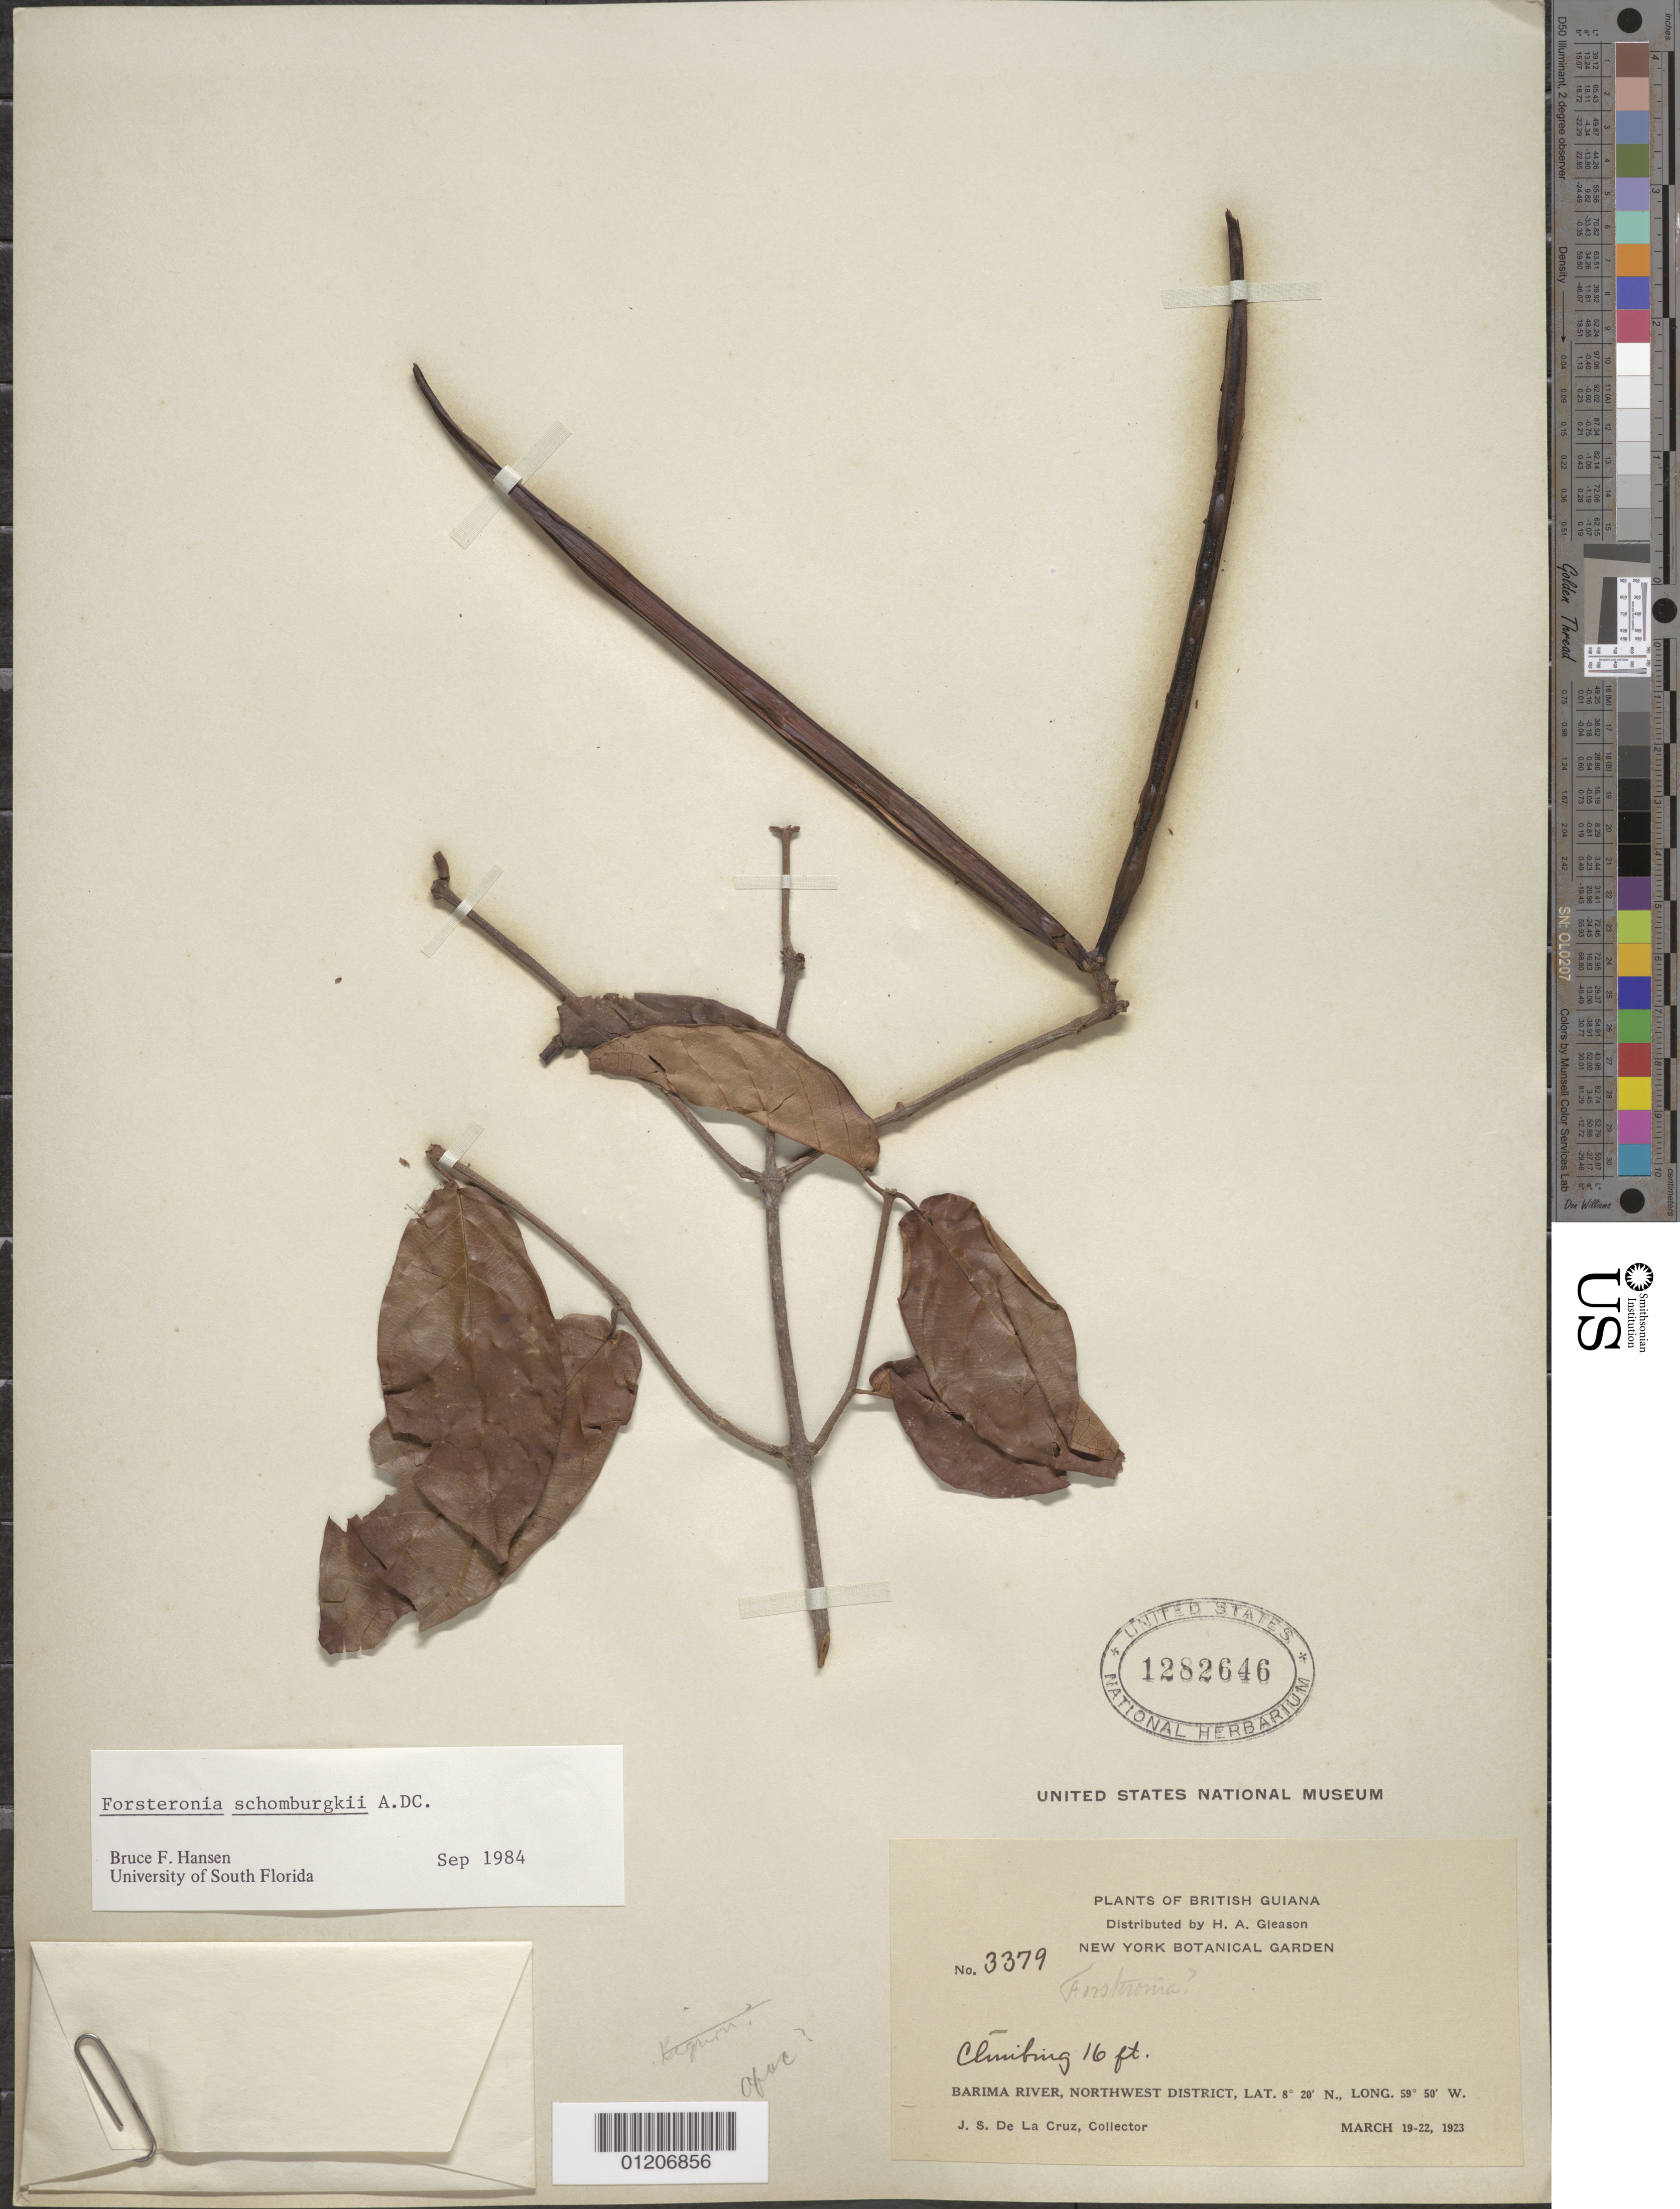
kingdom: Plantae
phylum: Tracheophyta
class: Magnoliopsida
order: Gentianales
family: Apocynaceae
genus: Forsteronia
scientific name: Forsteronia schomburgkii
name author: A. DC.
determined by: Hansen, B.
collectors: J. S. de la Cruz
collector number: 3379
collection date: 1923-03-19/1923-03-22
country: Guyana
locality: Barima River, Northwest District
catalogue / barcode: US 1282646